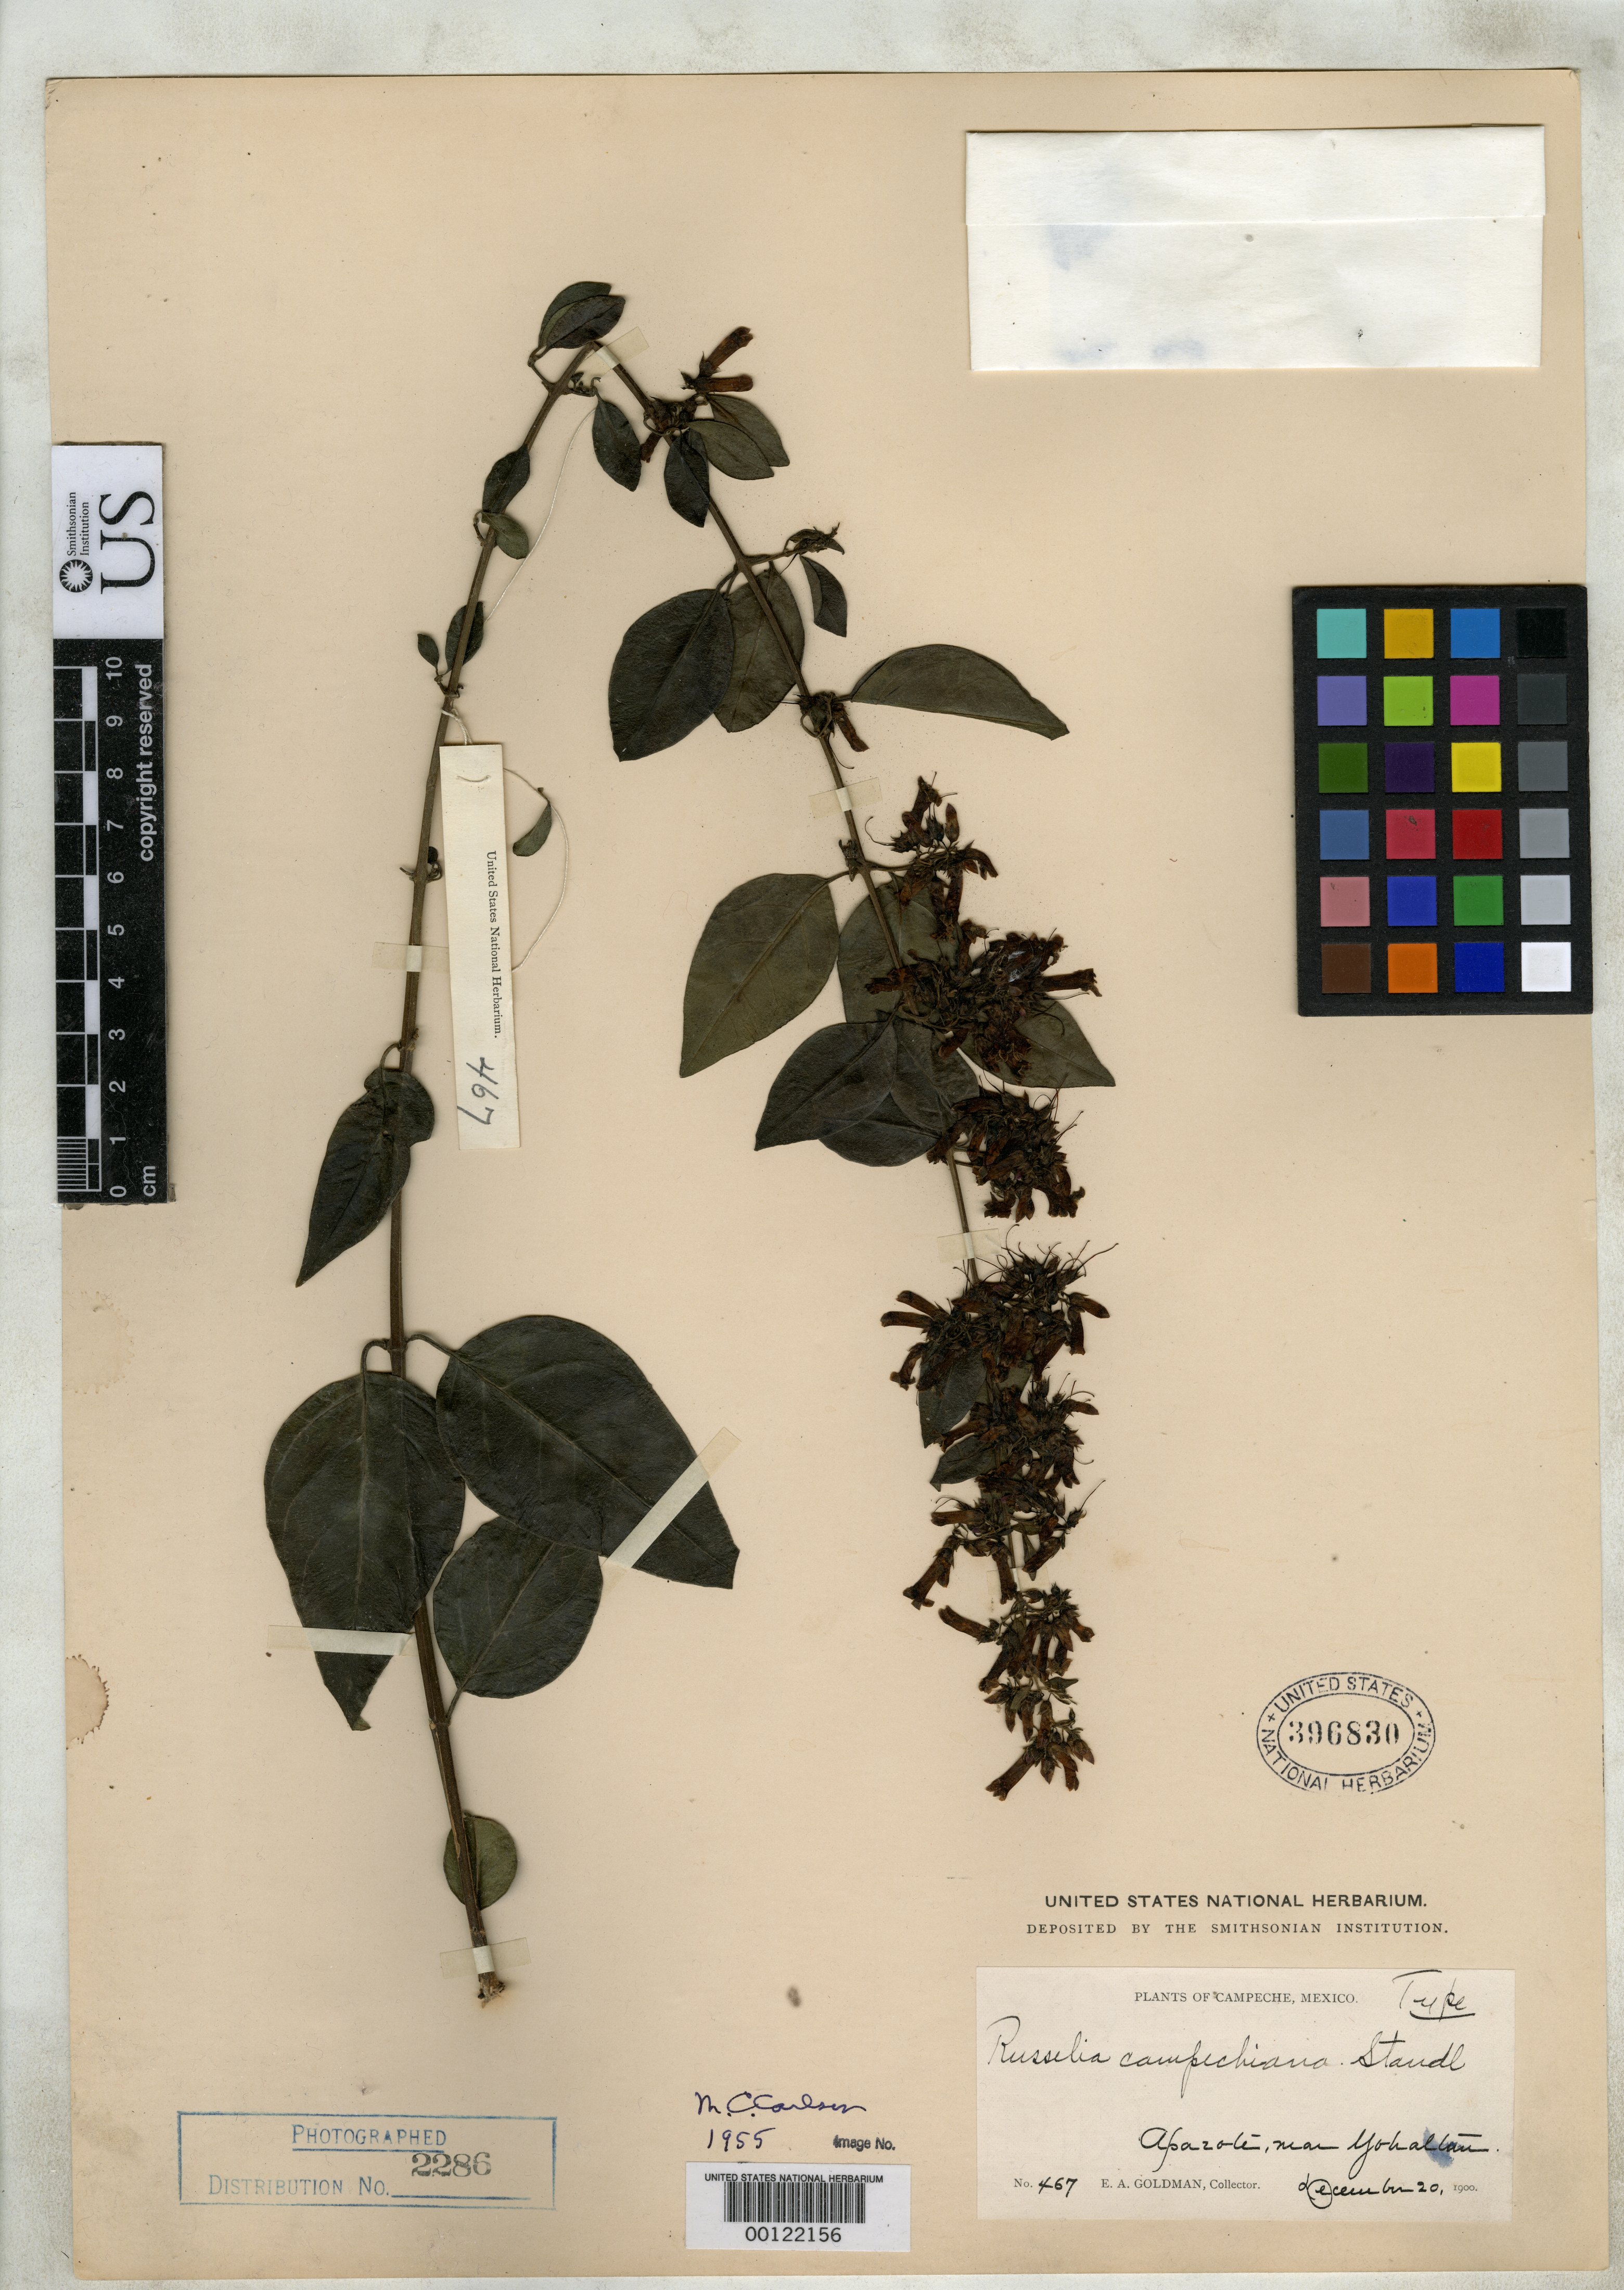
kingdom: Plantae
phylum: Tracheophyta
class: Magnoliopsida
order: Lamiales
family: Plantaginaceae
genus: Russelia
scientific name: Russelia campechiana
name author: Standl.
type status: Holotype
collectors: E. A. Goldman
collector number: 467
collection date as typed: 20 Dec 1900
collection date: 1900-12-20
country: Mexico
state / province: Campeche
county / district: Apazote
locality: Yohaltum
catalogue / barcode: US 396830